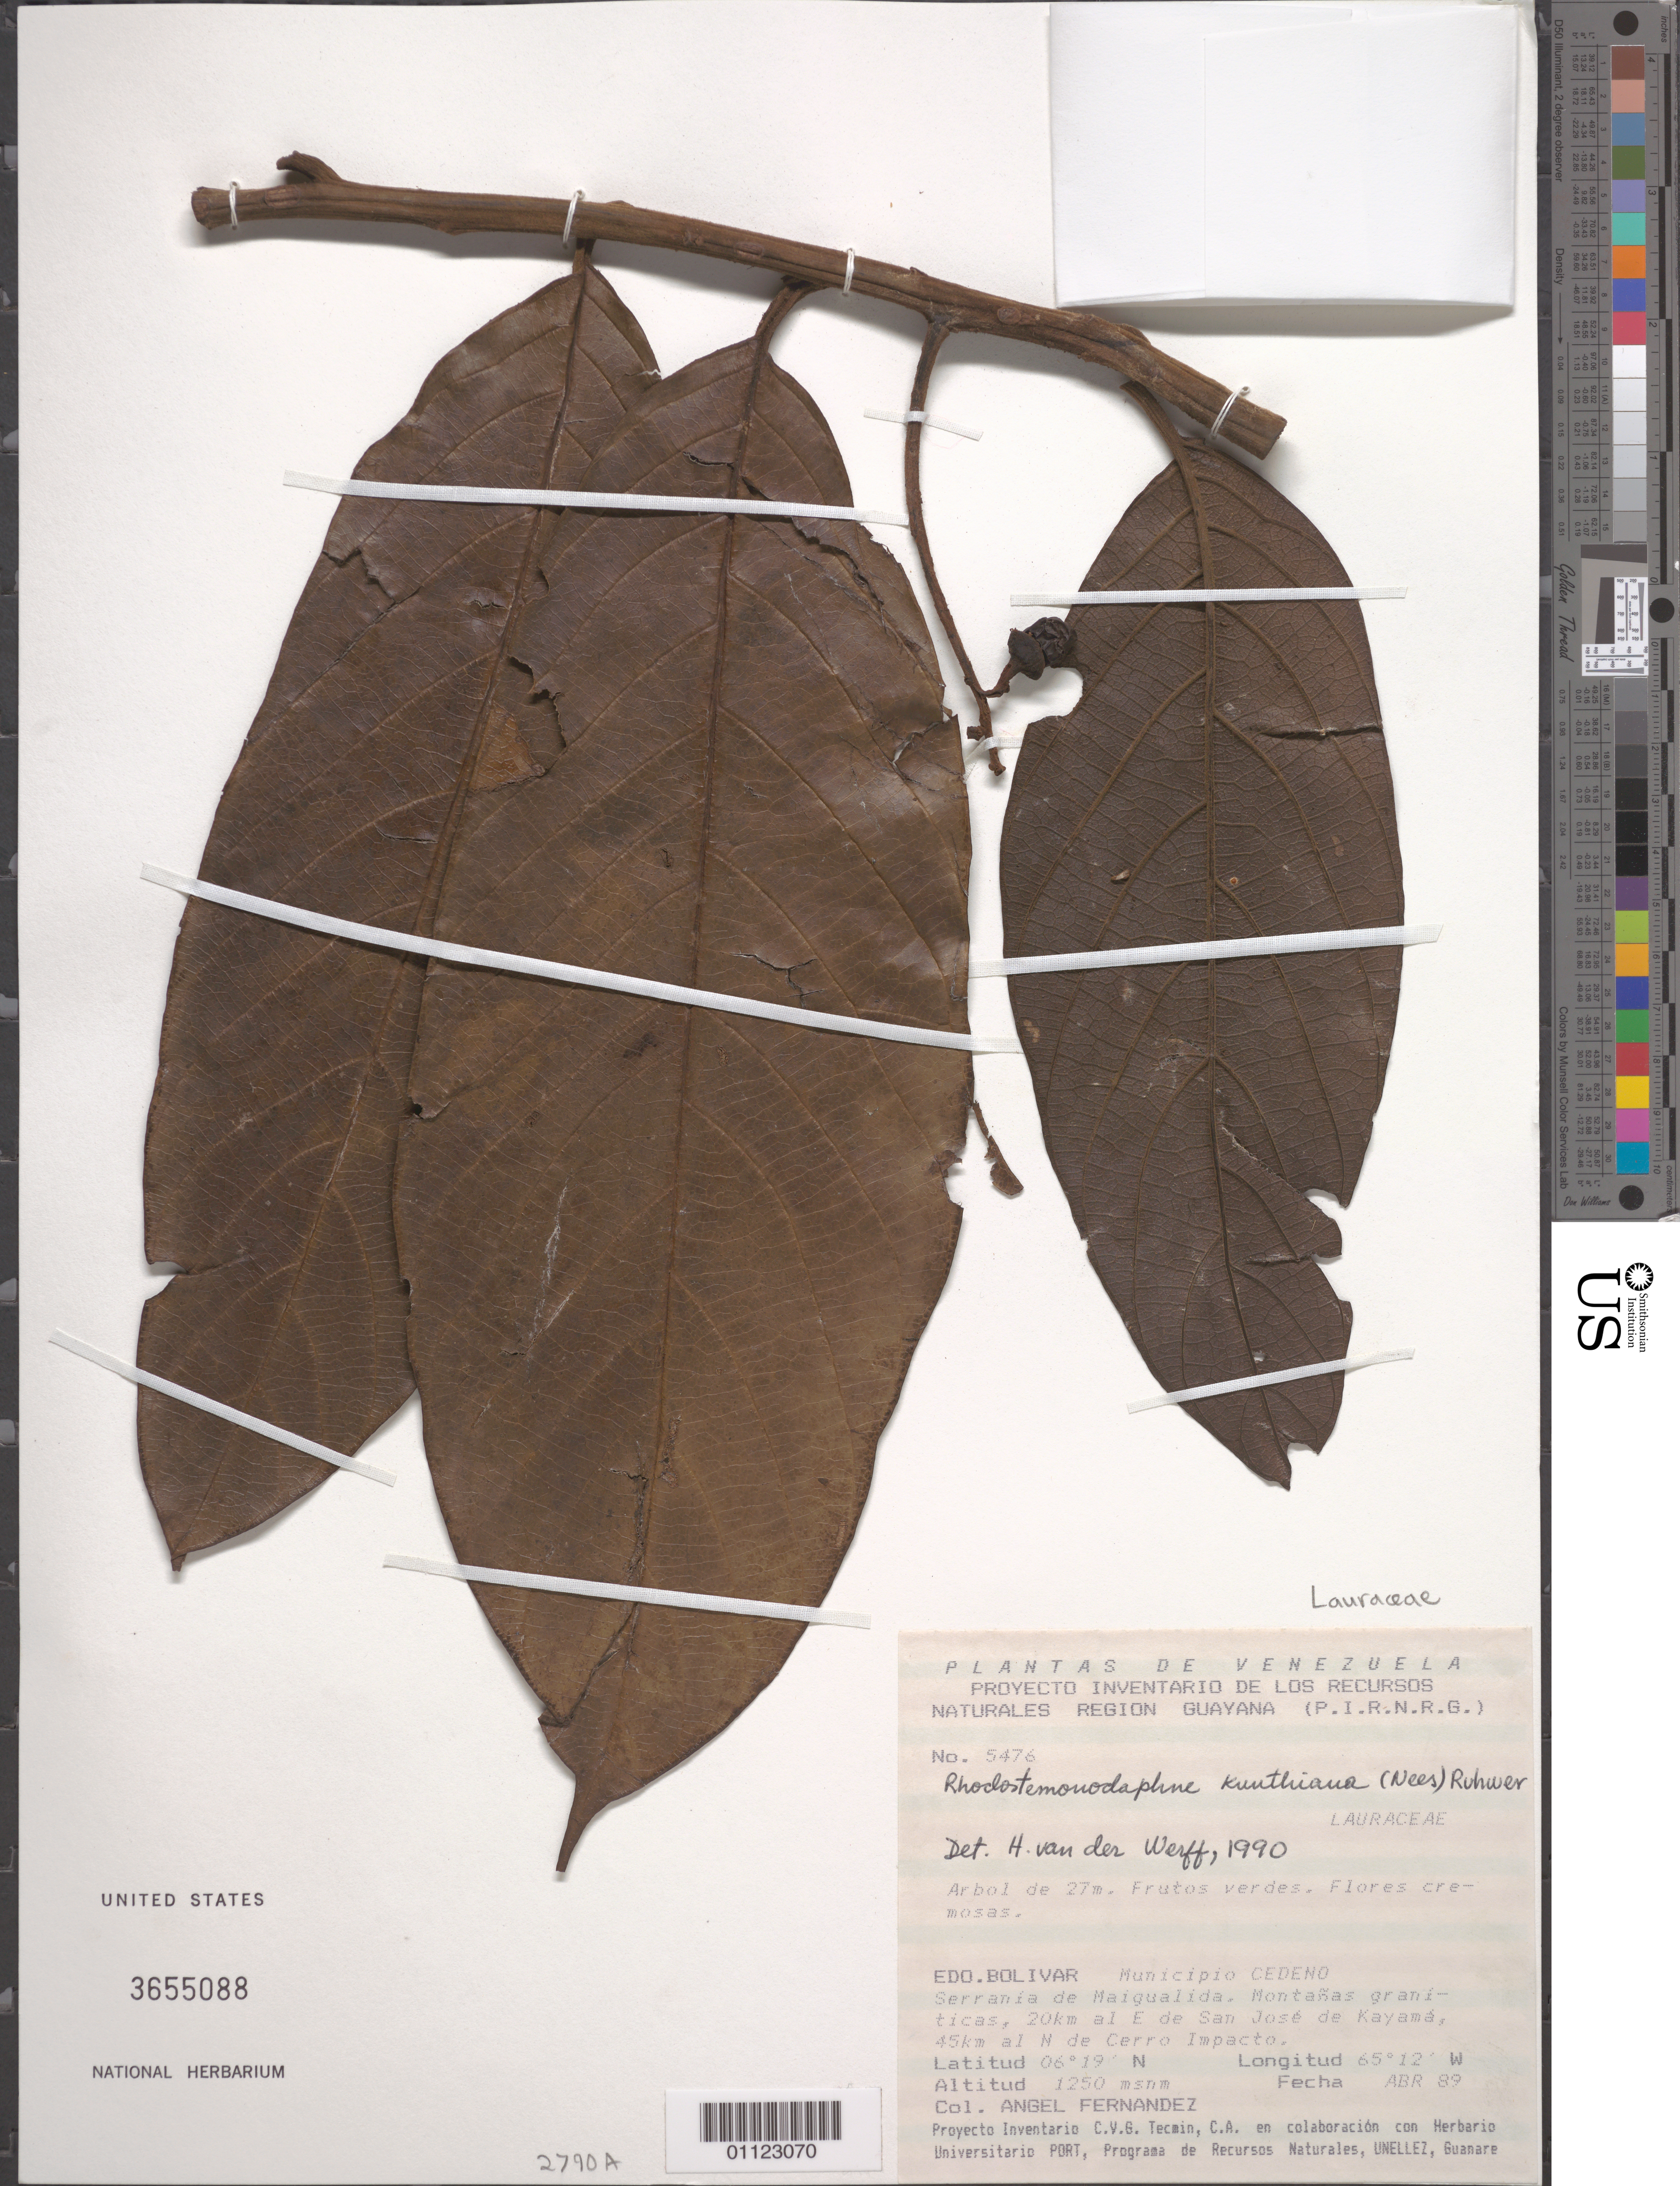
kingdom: Plantae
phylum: Tracheophyta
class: Magnoliopsida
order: Laurales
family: Lauraceae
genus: Rhodostemonodaphne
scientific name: Rhodostemonodaphne kunthiana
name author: (Nees) Rohwer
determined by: van der Werff, H., (MO), Missouri Botanical Garden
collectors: Á. Fernández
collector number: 5476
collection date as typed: Abr 89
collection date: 1989-04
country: Venezuela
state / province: Bolívar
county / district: Cedeño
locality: Serrania de Maigualida, 20km al E de San José de Kayamá, 45 k al N de Cerro Impacto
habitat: Montanas graniticas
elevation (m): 1250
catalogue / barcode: US 3655088